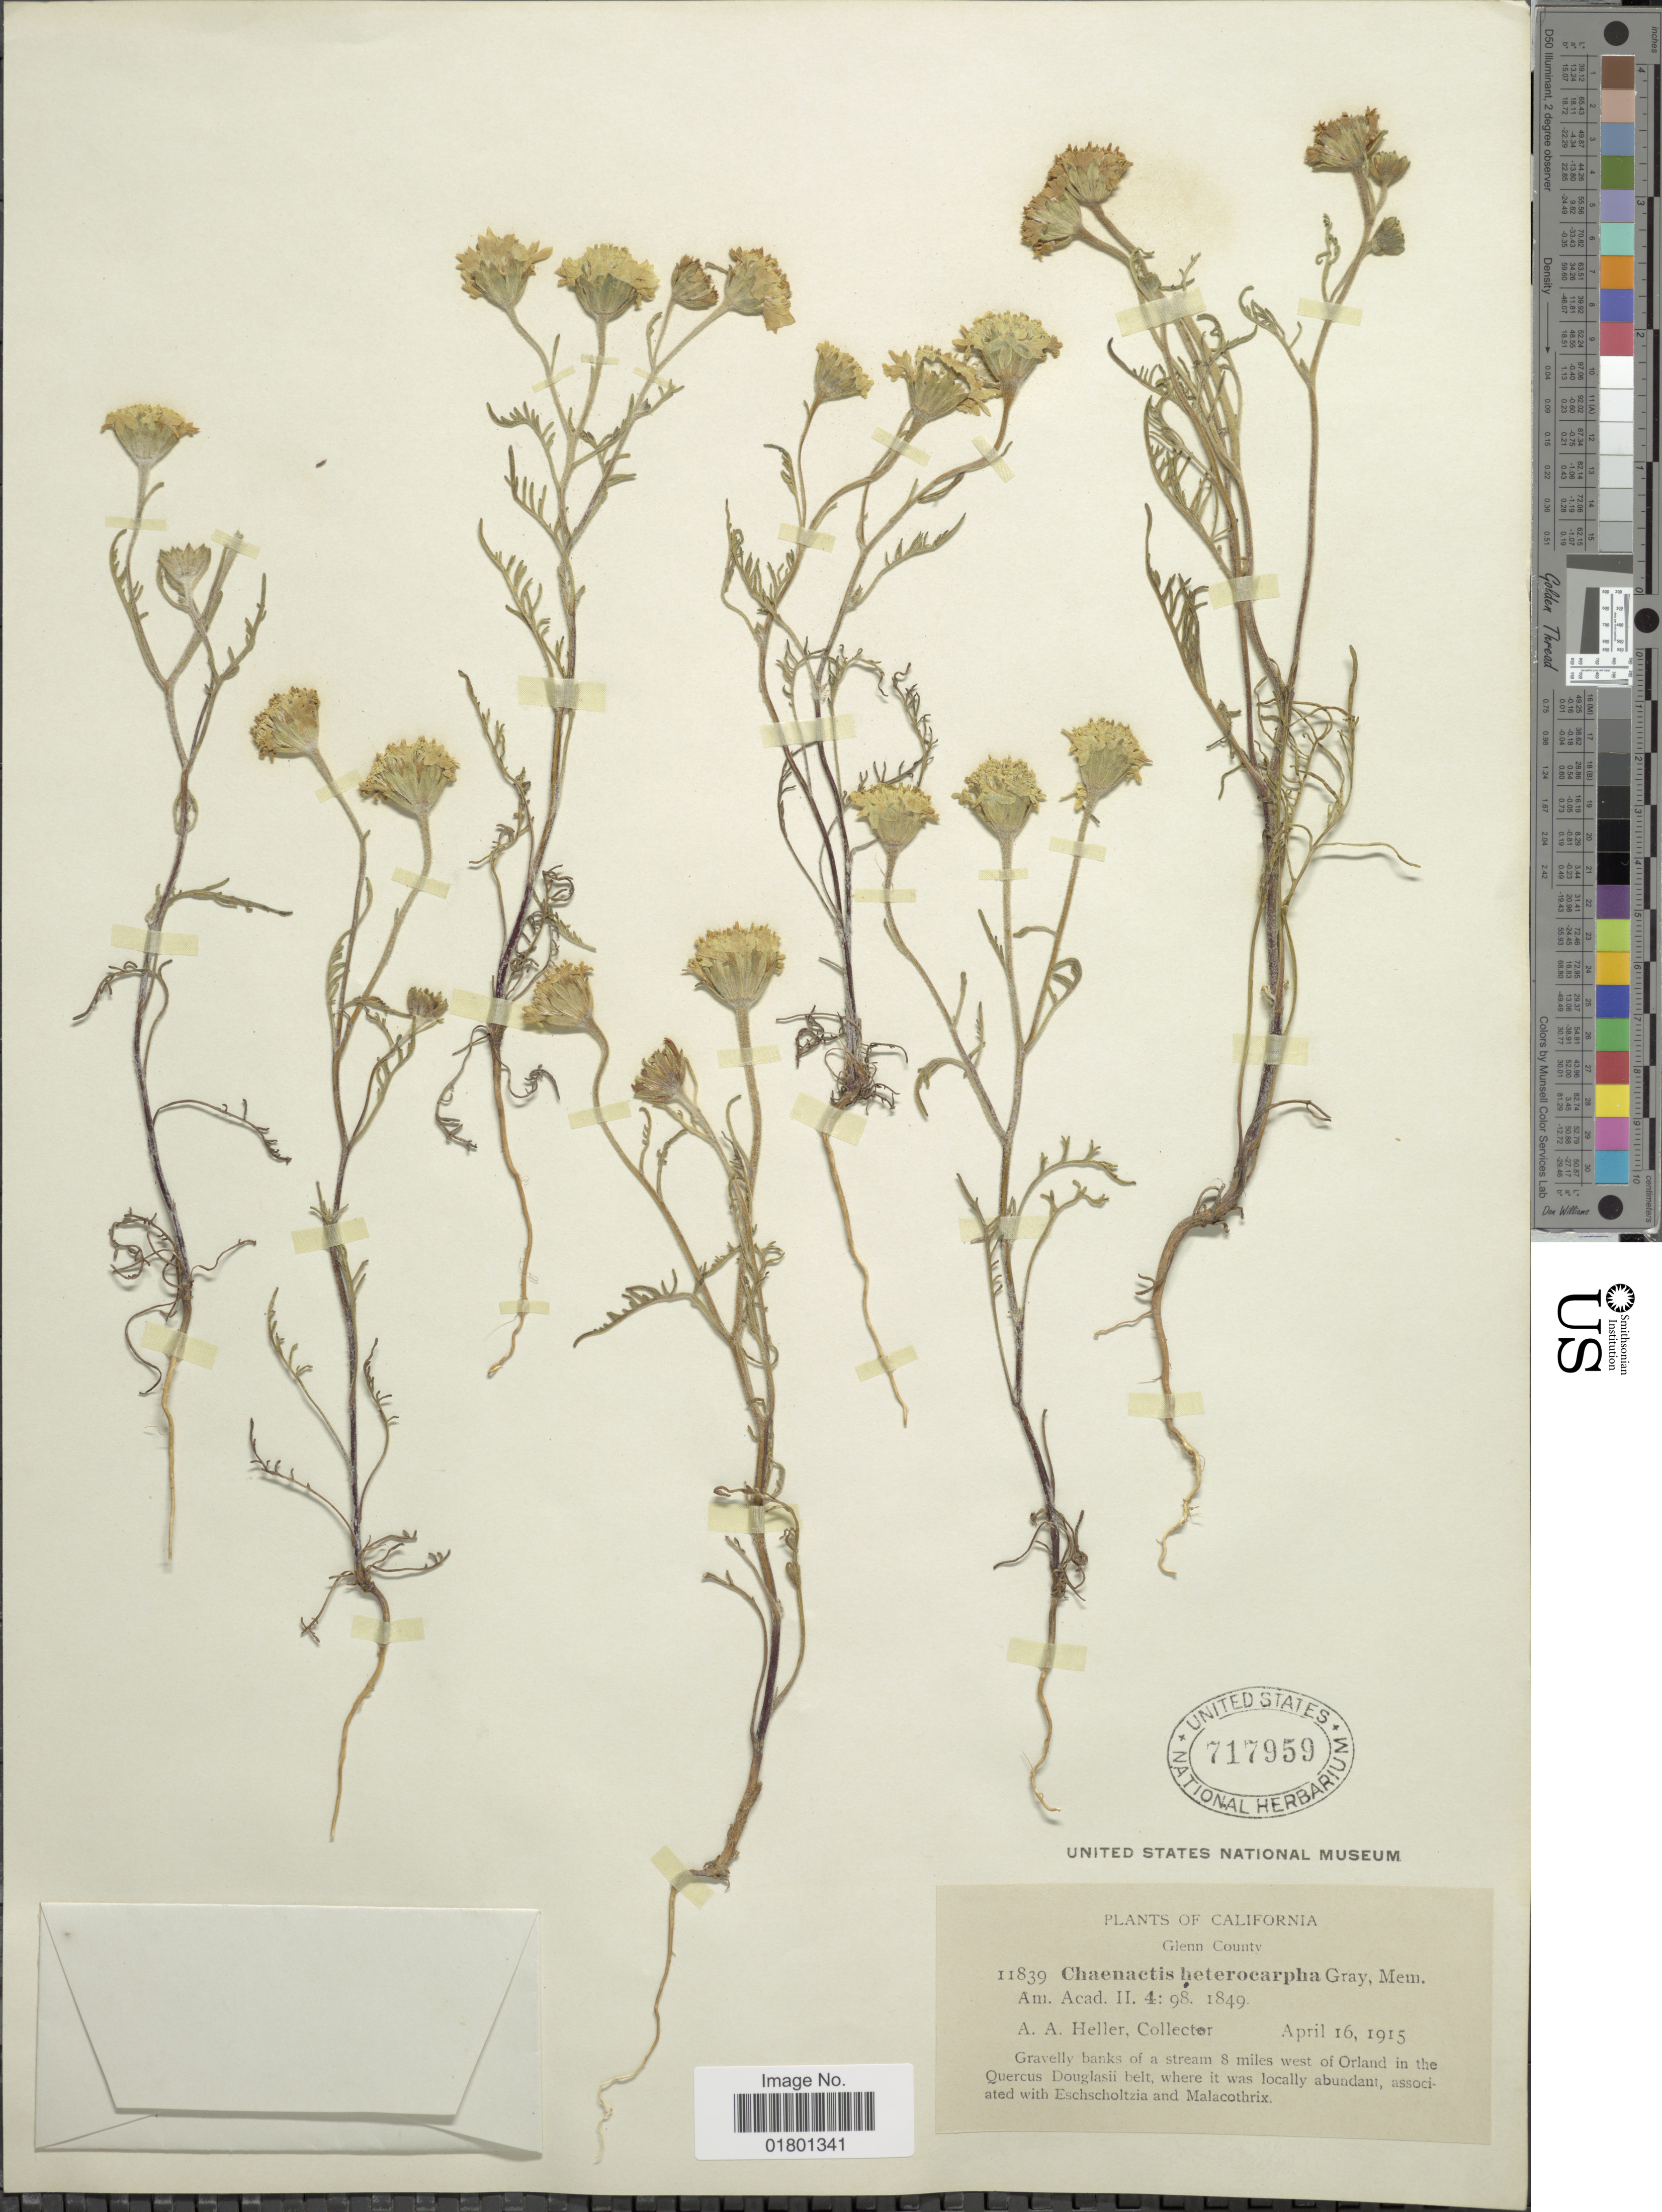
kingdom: Plantae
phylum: Tracheophyta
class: Magnoliopsida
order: Asterales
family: Asteraceae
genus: Chaenactis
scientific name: Chaenactis heterocarpha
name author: Torr. & A. Gray ex A. Gray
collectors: A. A. Heller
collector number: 11839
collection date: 1915-04-16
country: United States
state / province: California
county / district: Glenn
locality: Glenn County, Gravelly banks of stream 8 miles west of Orland in the Quercus Douglasii belt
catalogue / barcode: US 717959